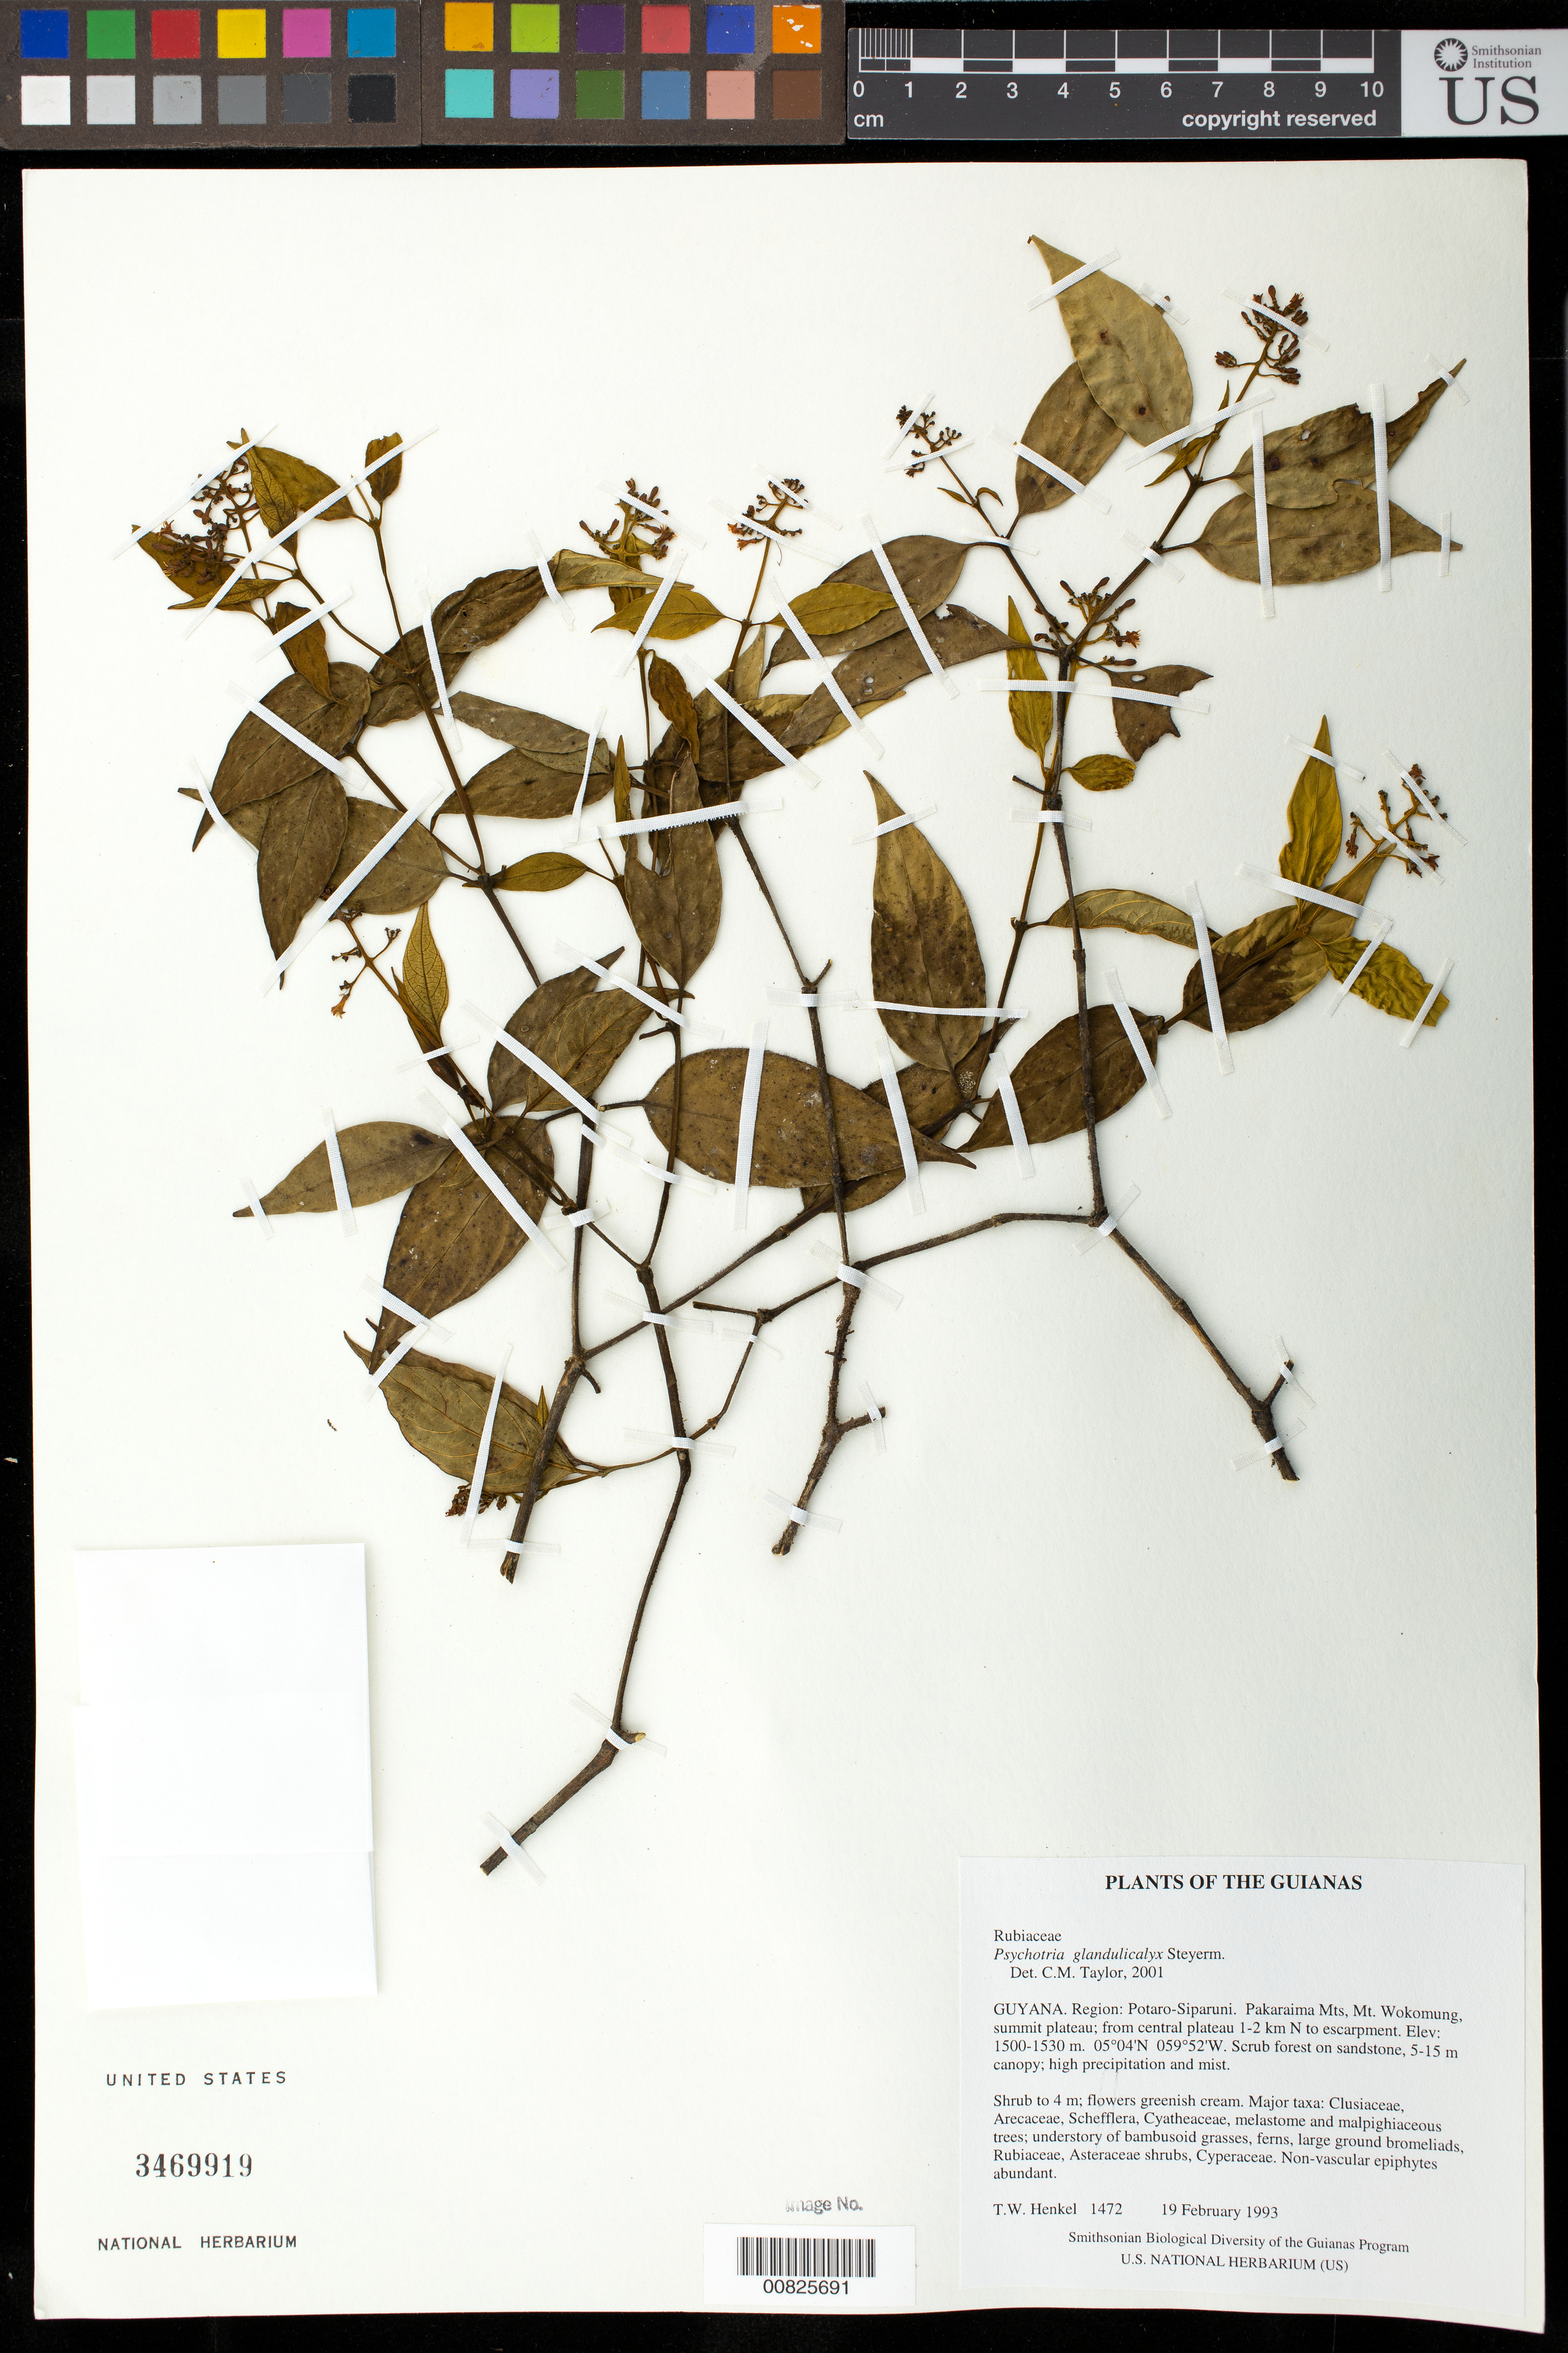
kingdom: Plantae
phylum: Tracheophyta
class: Magnoliopsida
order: Gentianales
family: Rubiaceae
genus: Palicourea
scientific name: Palicourea glandulicalyx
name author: (Steyerm.) Delprete & J.H. Kirkbr.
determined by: Kirkbride, J. H., Jr.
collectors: T. Henkel, M. Chin & W. Ryan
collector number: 1472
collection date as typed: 19 February 1993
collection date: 1993-02-19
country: Guyana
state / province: Potaro-Siparuni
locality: Pakaraima Mts, Mt. Wokomung, summit plateau; from central plateau 1-2 km N to escarpment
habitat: Scrub forest on sandstone, 5-15 m canopy; high precipitation and mist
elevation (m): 1500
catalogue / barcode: US 3469919